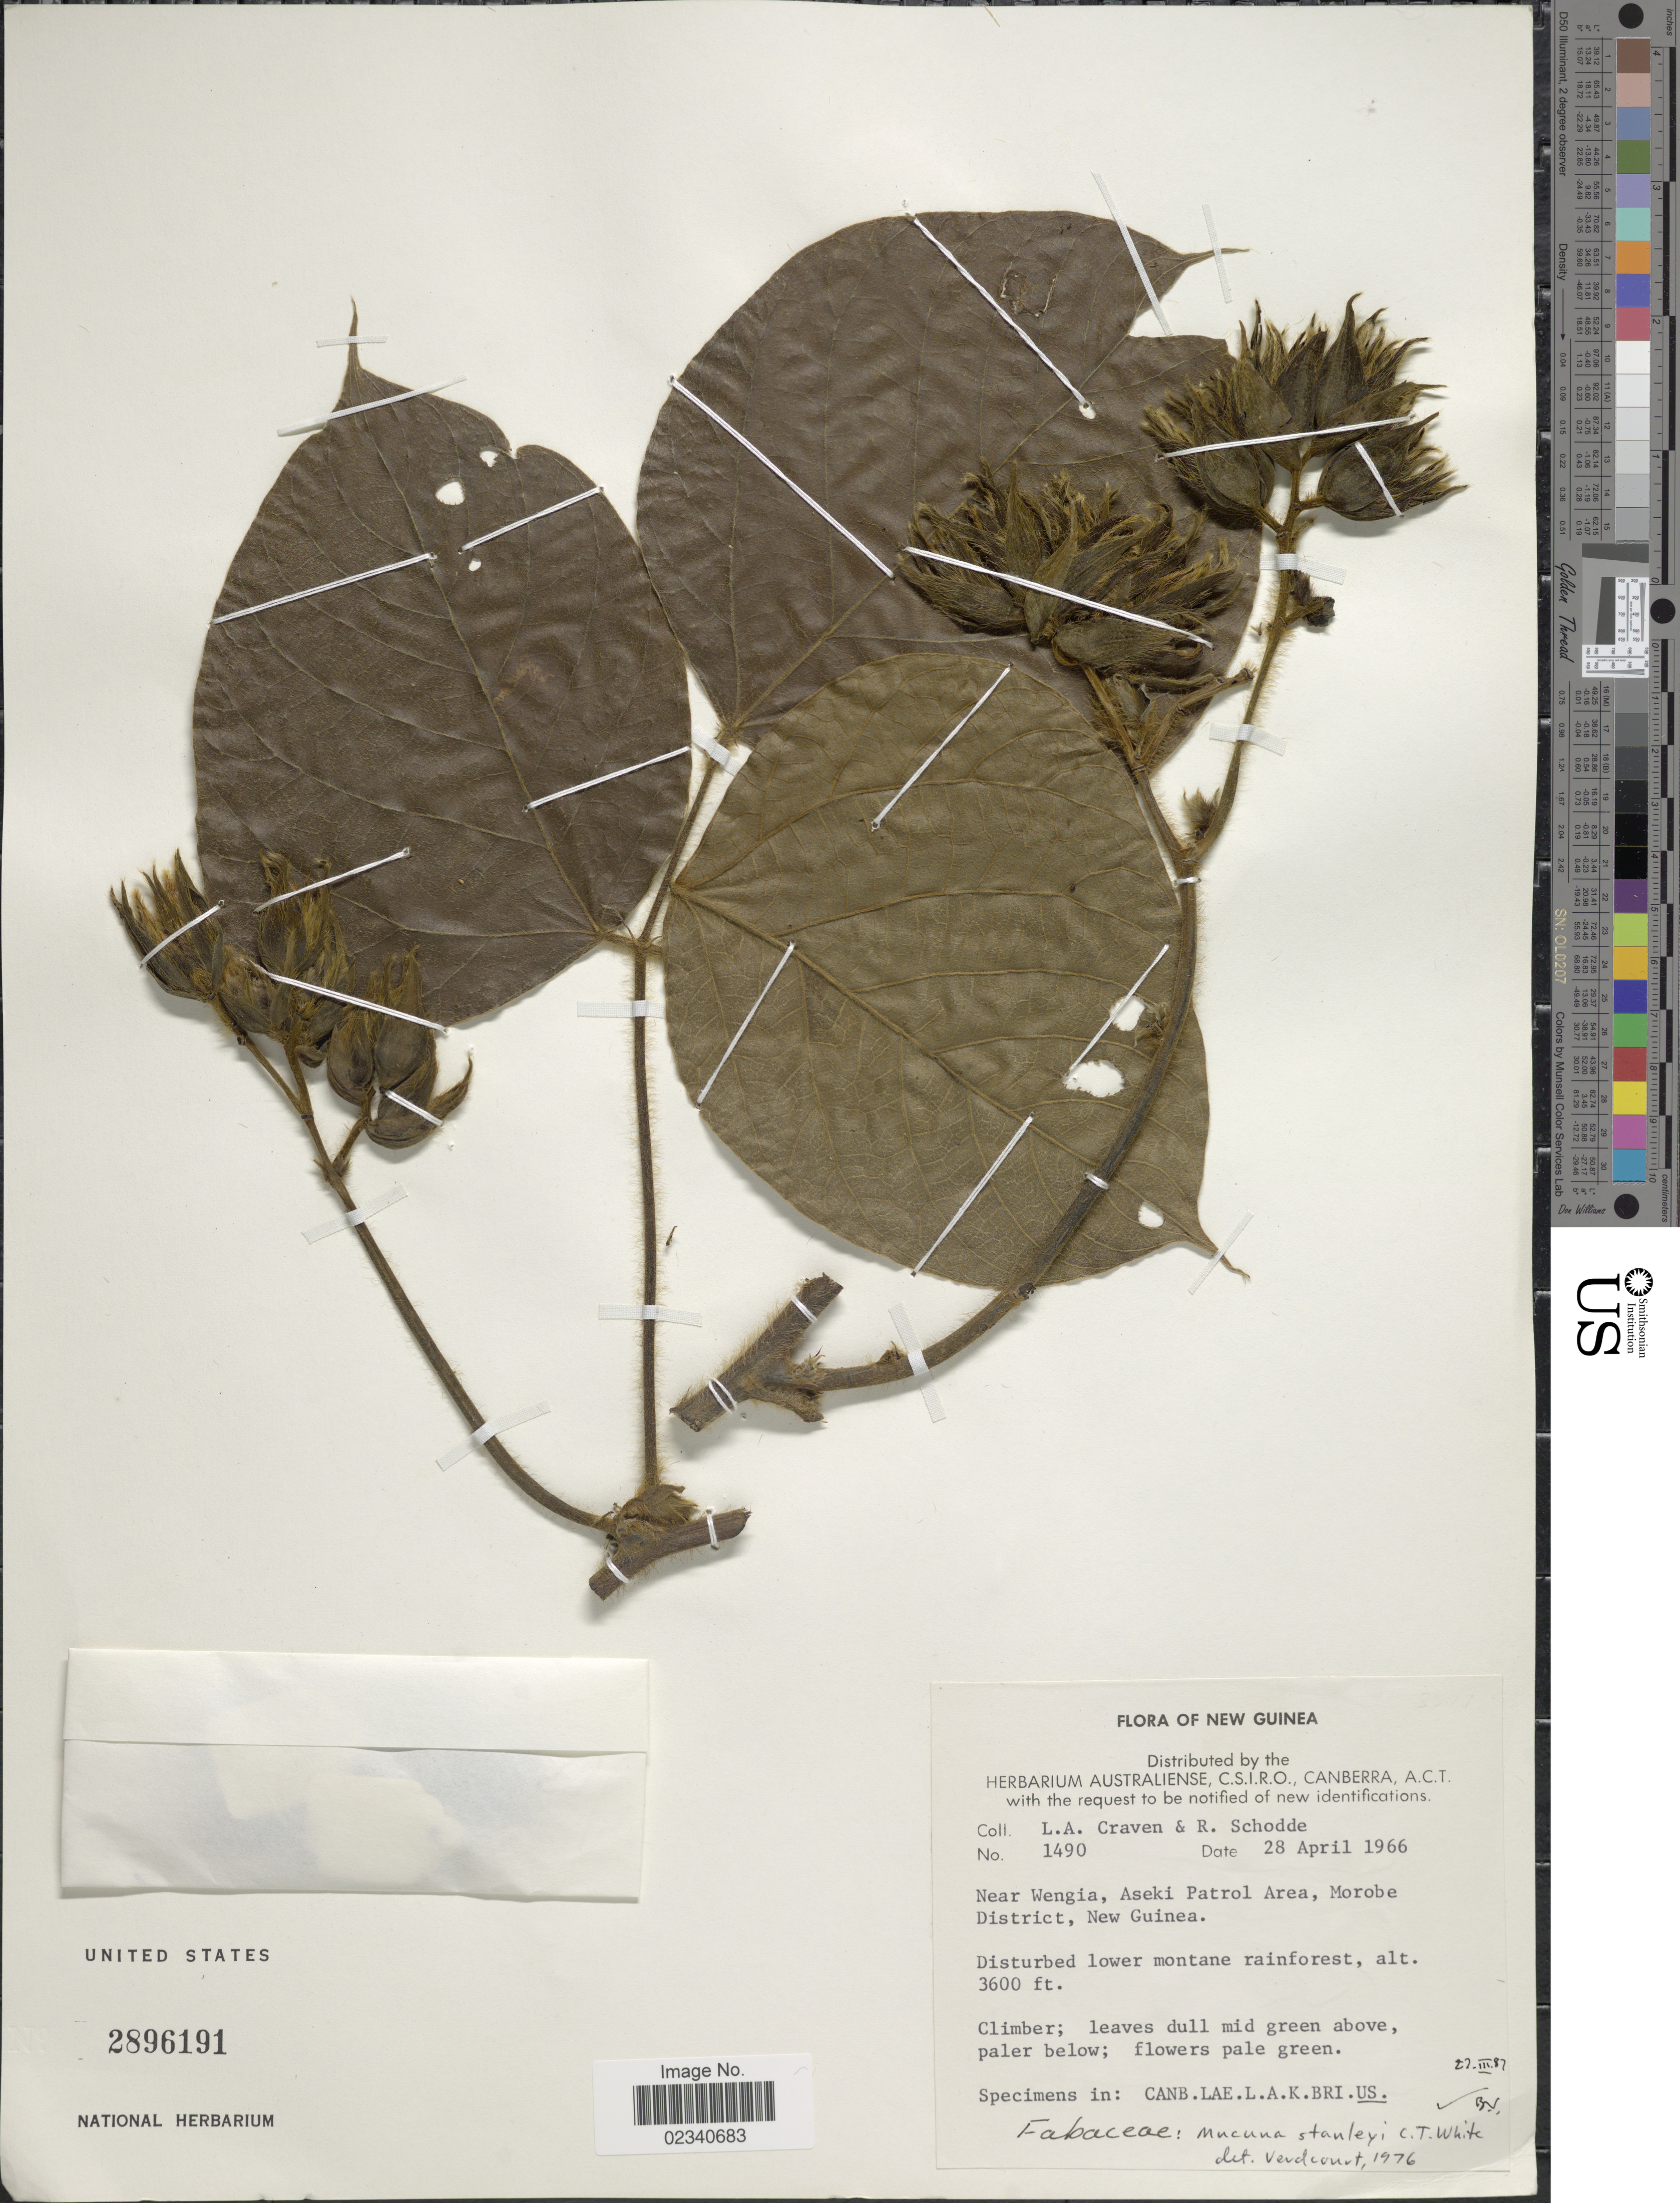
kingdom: Plantae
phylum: Tracheophyta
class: Magnoliopsida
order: Fabales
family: Fabaceae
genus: Mucuna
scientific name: Mucuna stanleyi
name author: C.T. White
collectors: L. A. Craven & R. Schodde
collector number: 1490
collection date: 1966-04-28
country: Papua New Guinea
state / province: Morobe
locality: Near Wengia, Aseki Patrol Area, Morobe District, New Guinea.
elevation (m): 1097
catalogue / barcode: US 2896191